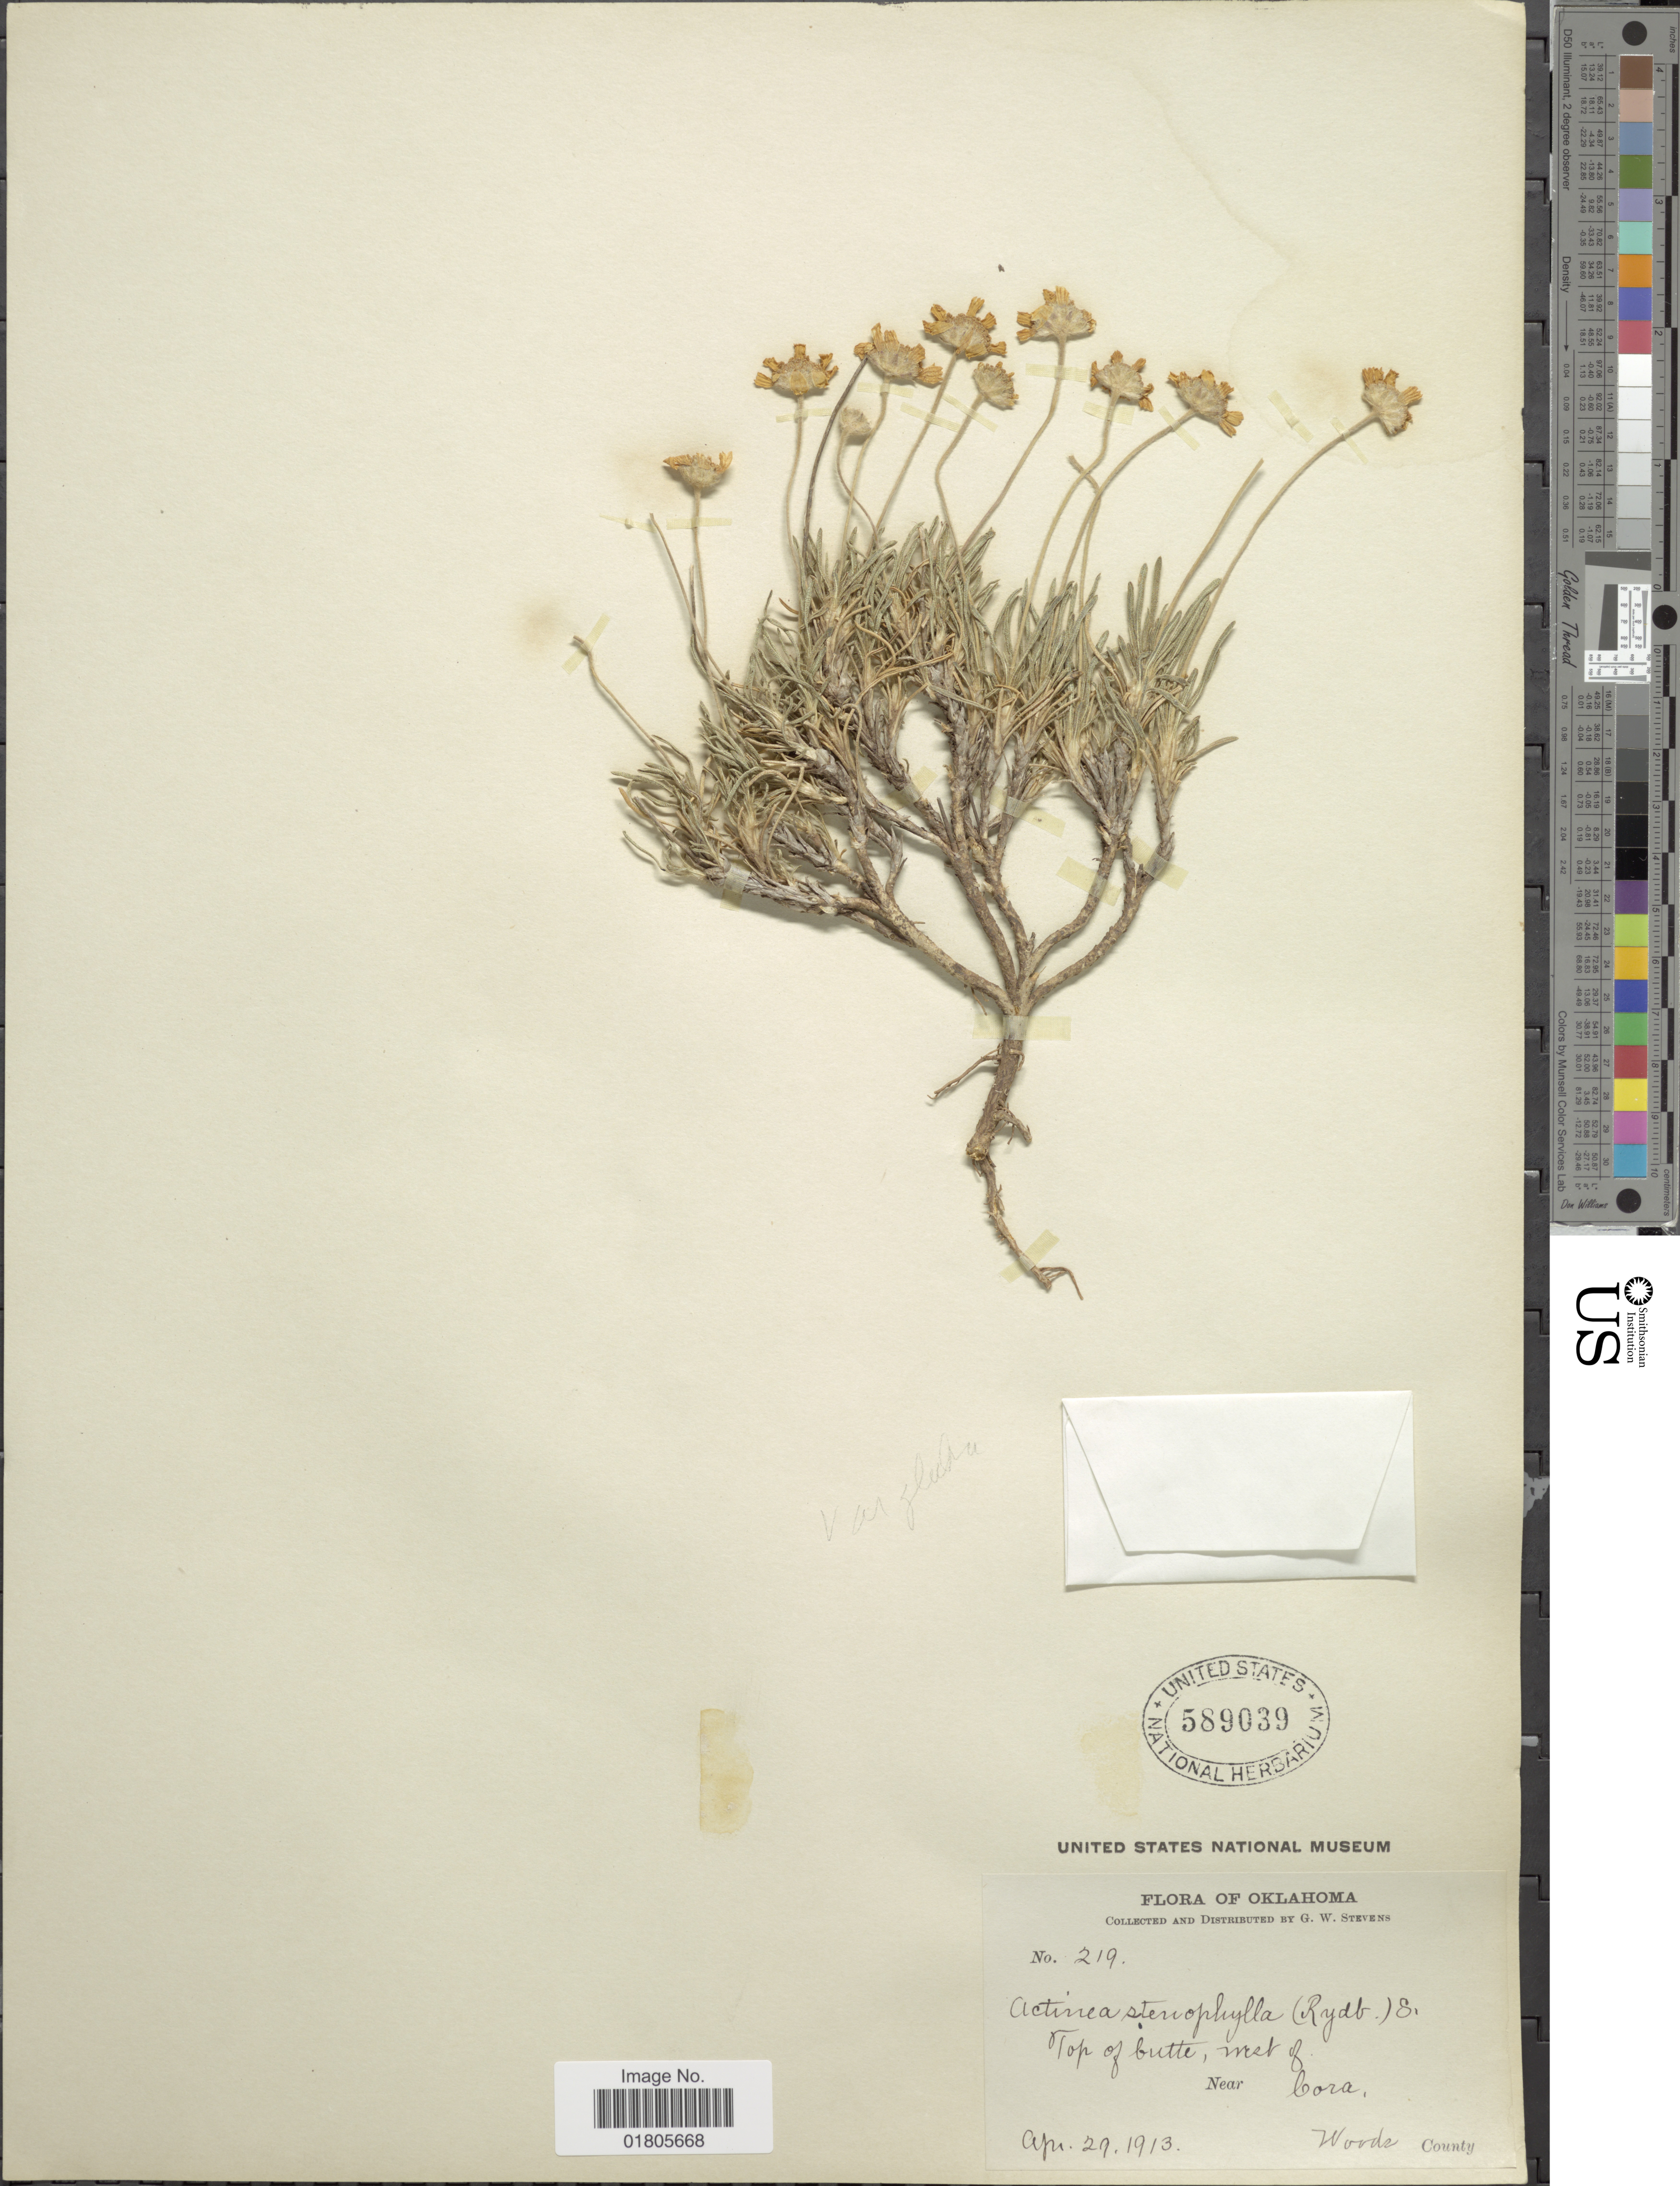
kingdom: Plantae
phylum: Tracheophyta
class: Magnoliopsida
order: Asterales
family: Asteraceae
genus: Actinea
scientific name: Actinea scaposa var. linearis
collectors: G. W. Stevens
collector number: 219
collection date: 1913-04-29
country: United States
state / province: Oklahoma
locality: Top of butte, west of Cora. Woods County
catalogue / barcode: US 589039